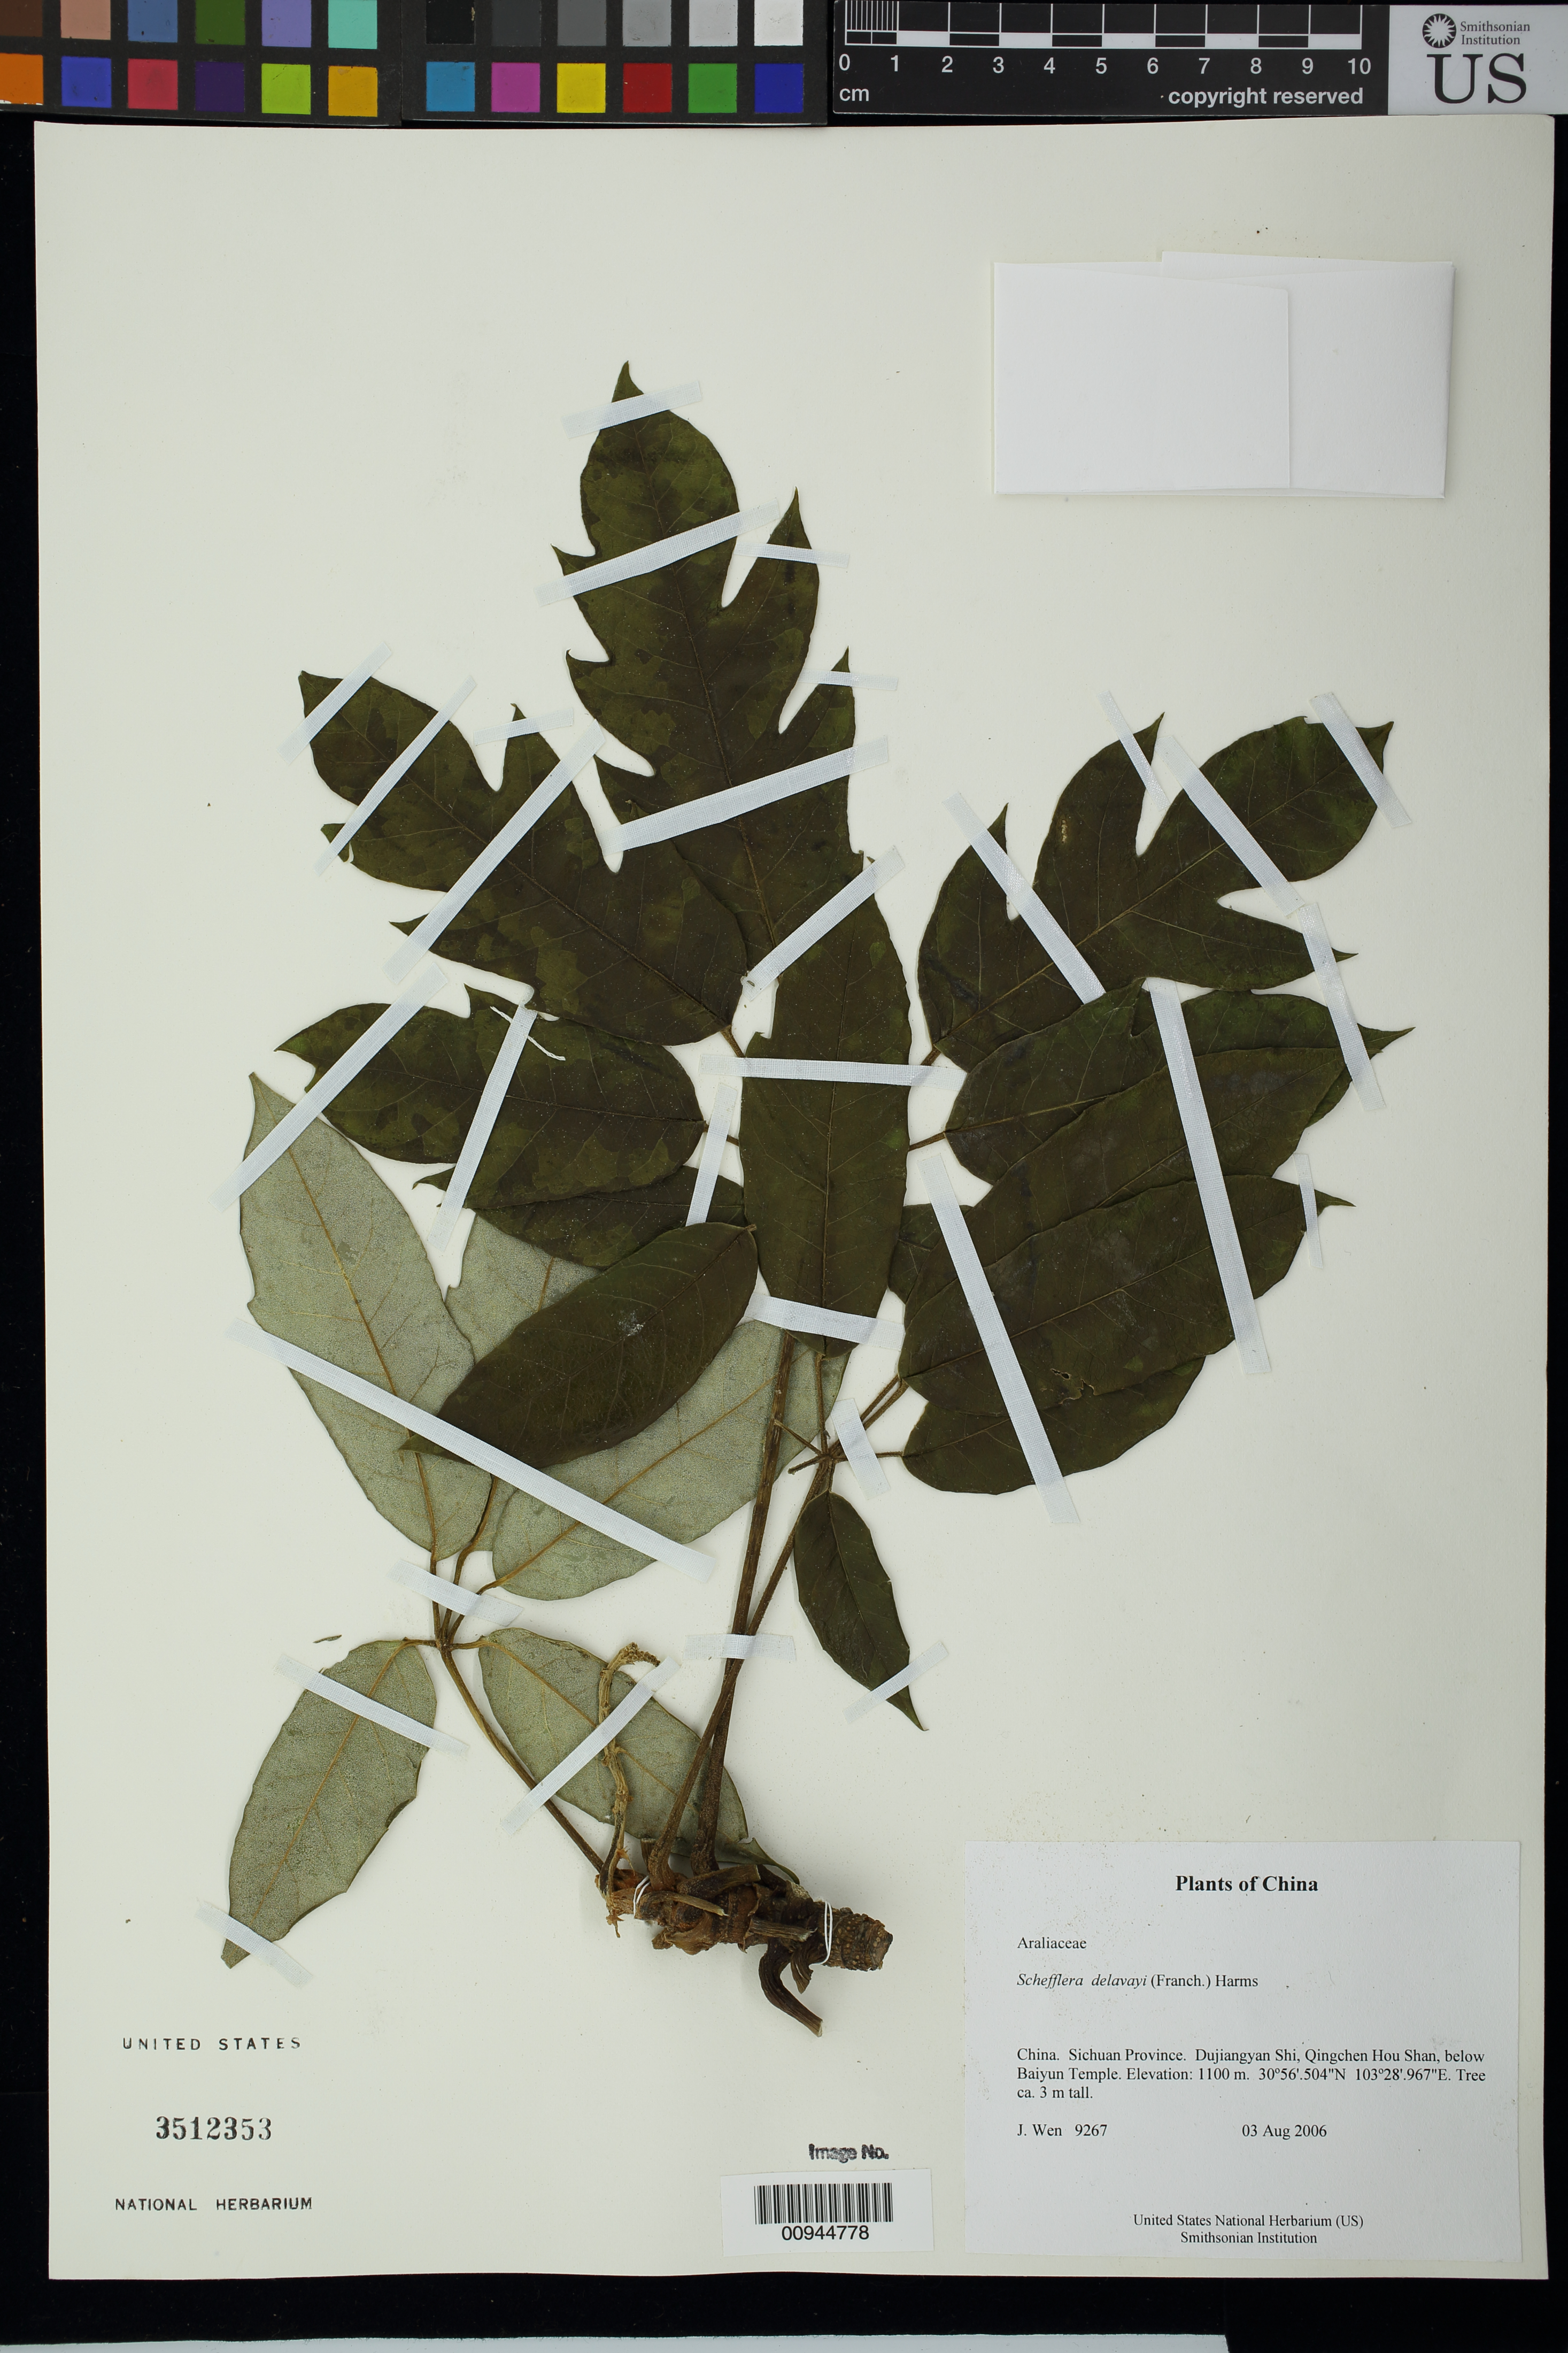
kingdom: Plantae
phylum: Tracheophyta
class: Magnoliopsida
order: Apiales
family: Araliaceae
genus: Schefflera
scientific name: Schefflera delavayi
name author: (Franch.) Harms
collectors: J. Wen & S. Wu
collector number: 9267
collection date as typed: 03 Aug 2006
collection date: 2006-08-03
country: China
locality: Sichuan Province. Dujiangyan Shi, Qingchen Hou Shan, below Baiyun Temple.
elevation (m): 1100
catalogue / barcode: US 3512353